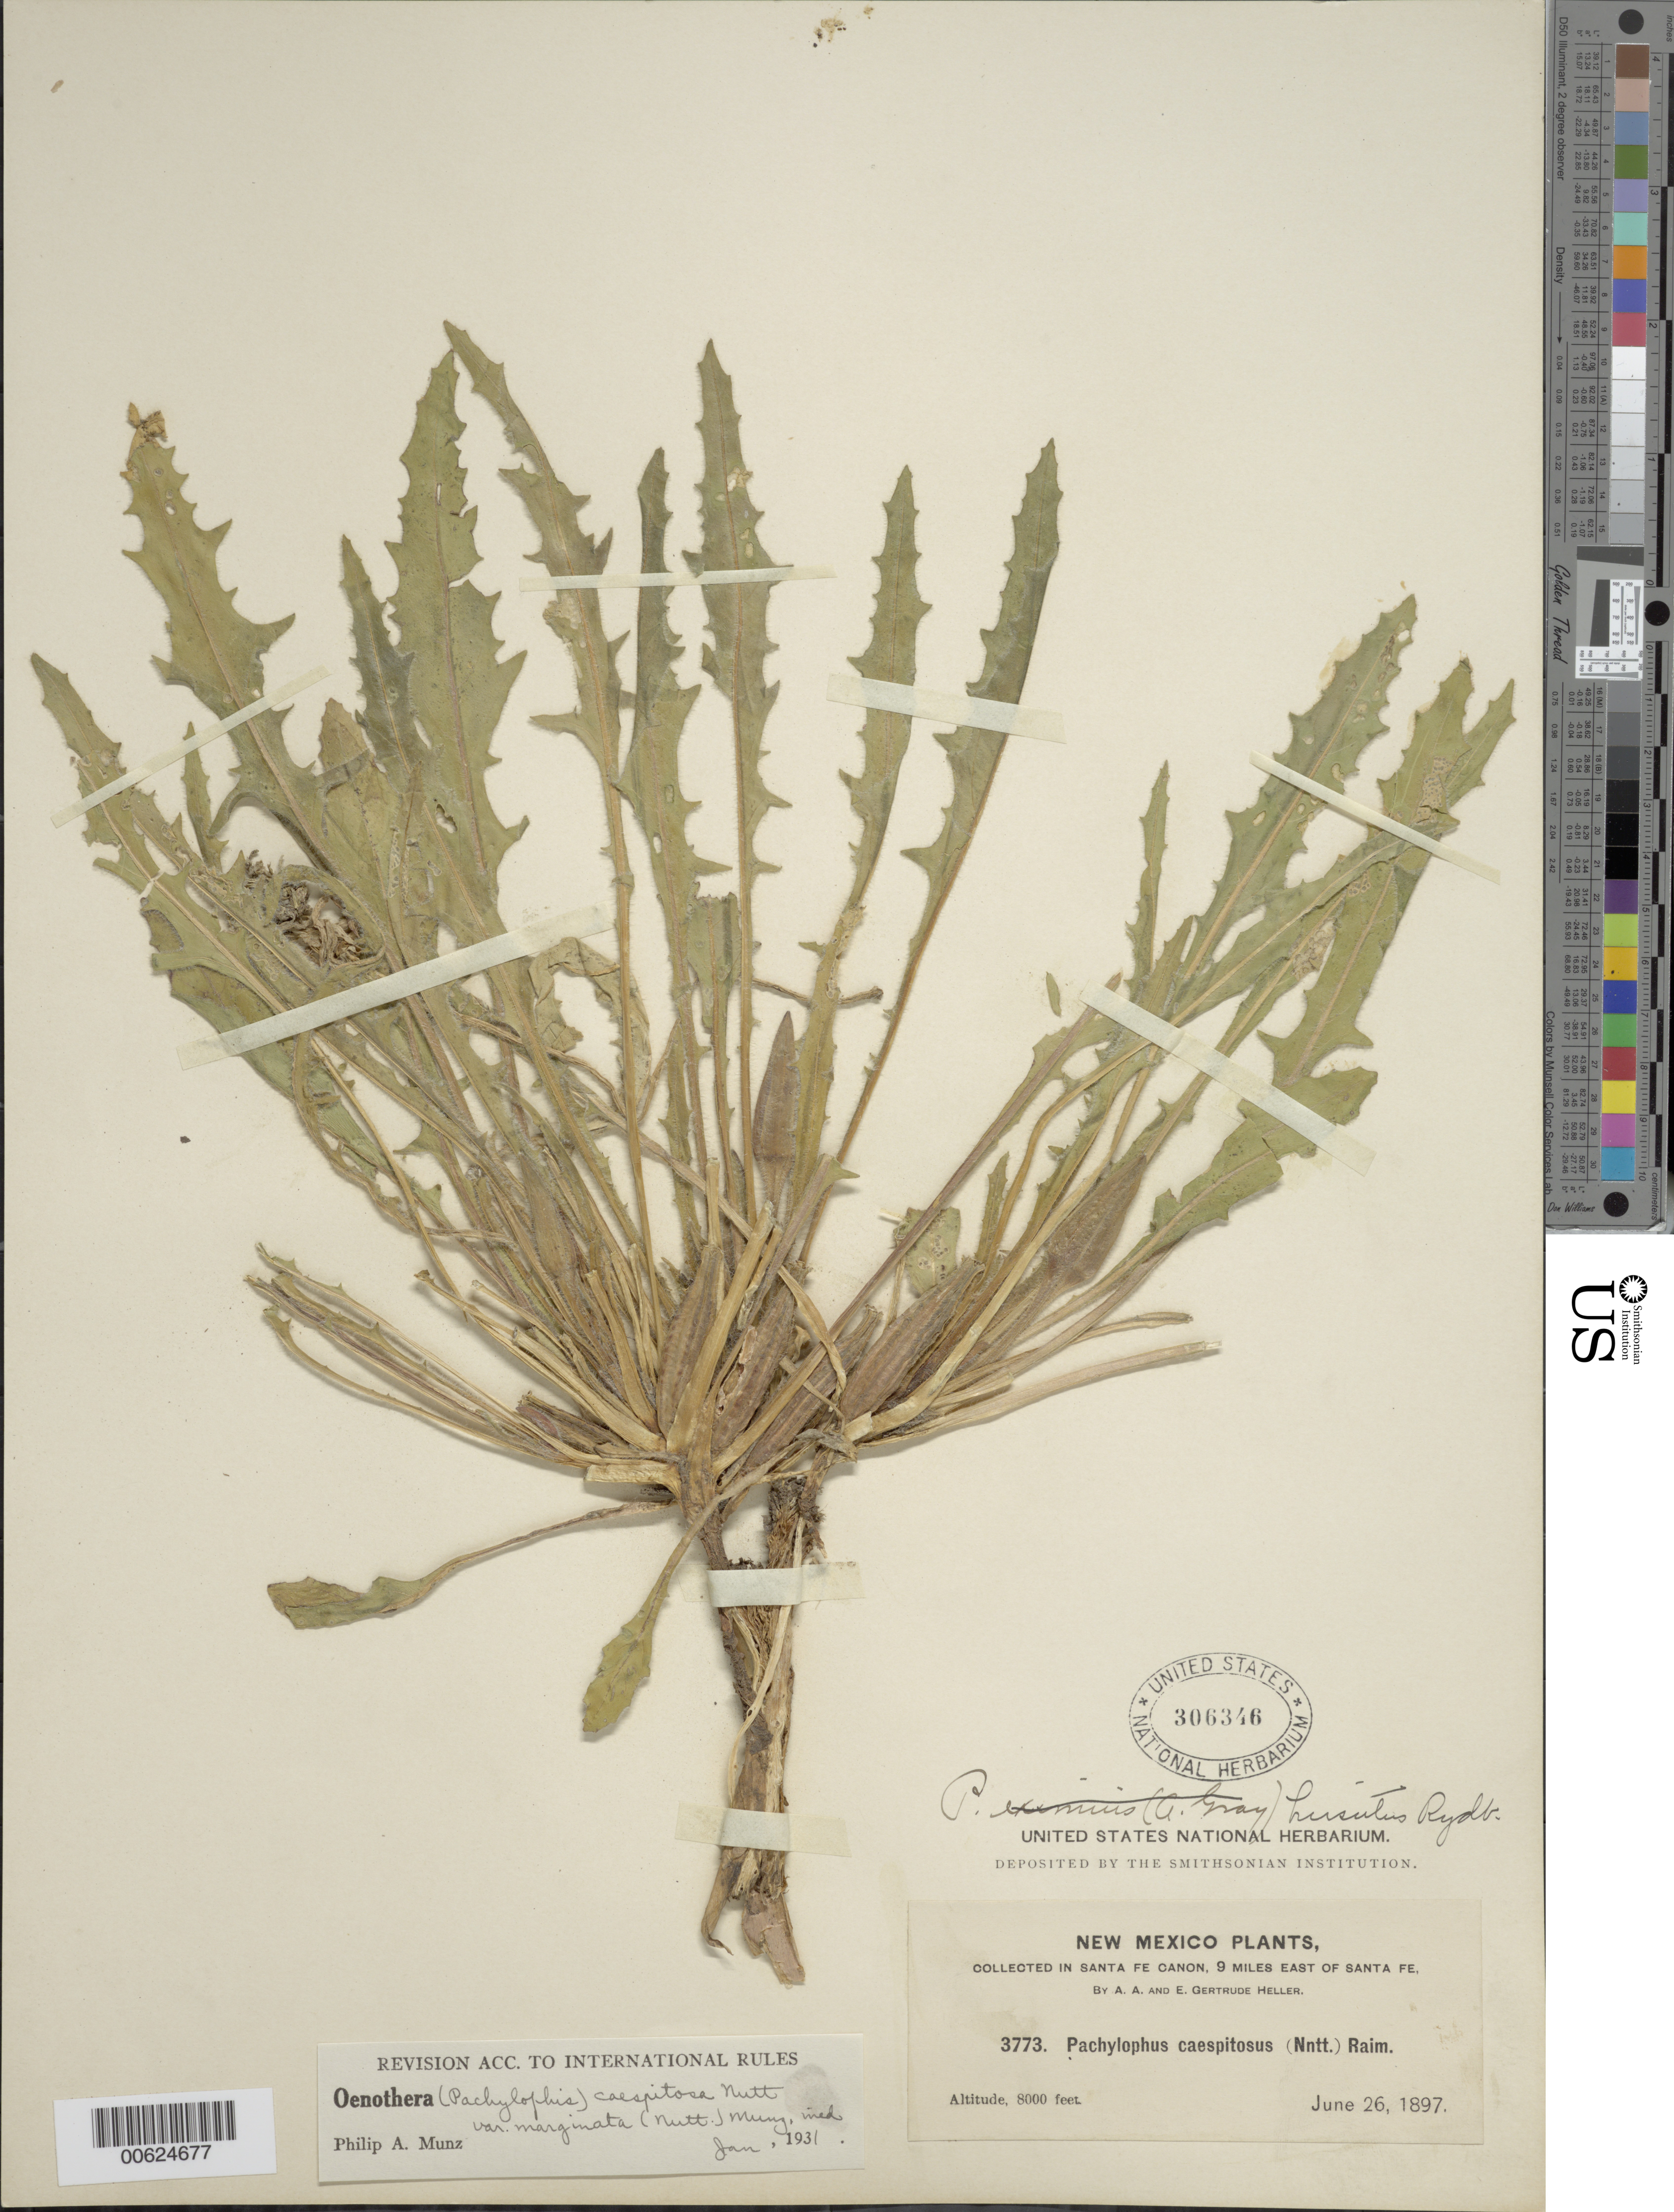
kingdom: Plantae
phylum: Tracheophyta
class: Magnoliopsida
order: Myrtales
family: Onagraceae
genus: Oenothera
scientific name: Oenothera cespitosa subsp. marginata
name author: (Nutt. ex Hook. & Arn.) Munz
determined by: Munz, Philip A.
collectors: A. A. Heller & E. G. Heller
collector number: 3773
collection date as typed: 26 Jun 1897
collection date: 1897-06-26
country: United States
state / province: New Mexico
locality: Santa Fe Canyon, E of Santa Fe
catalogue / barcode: US 30646